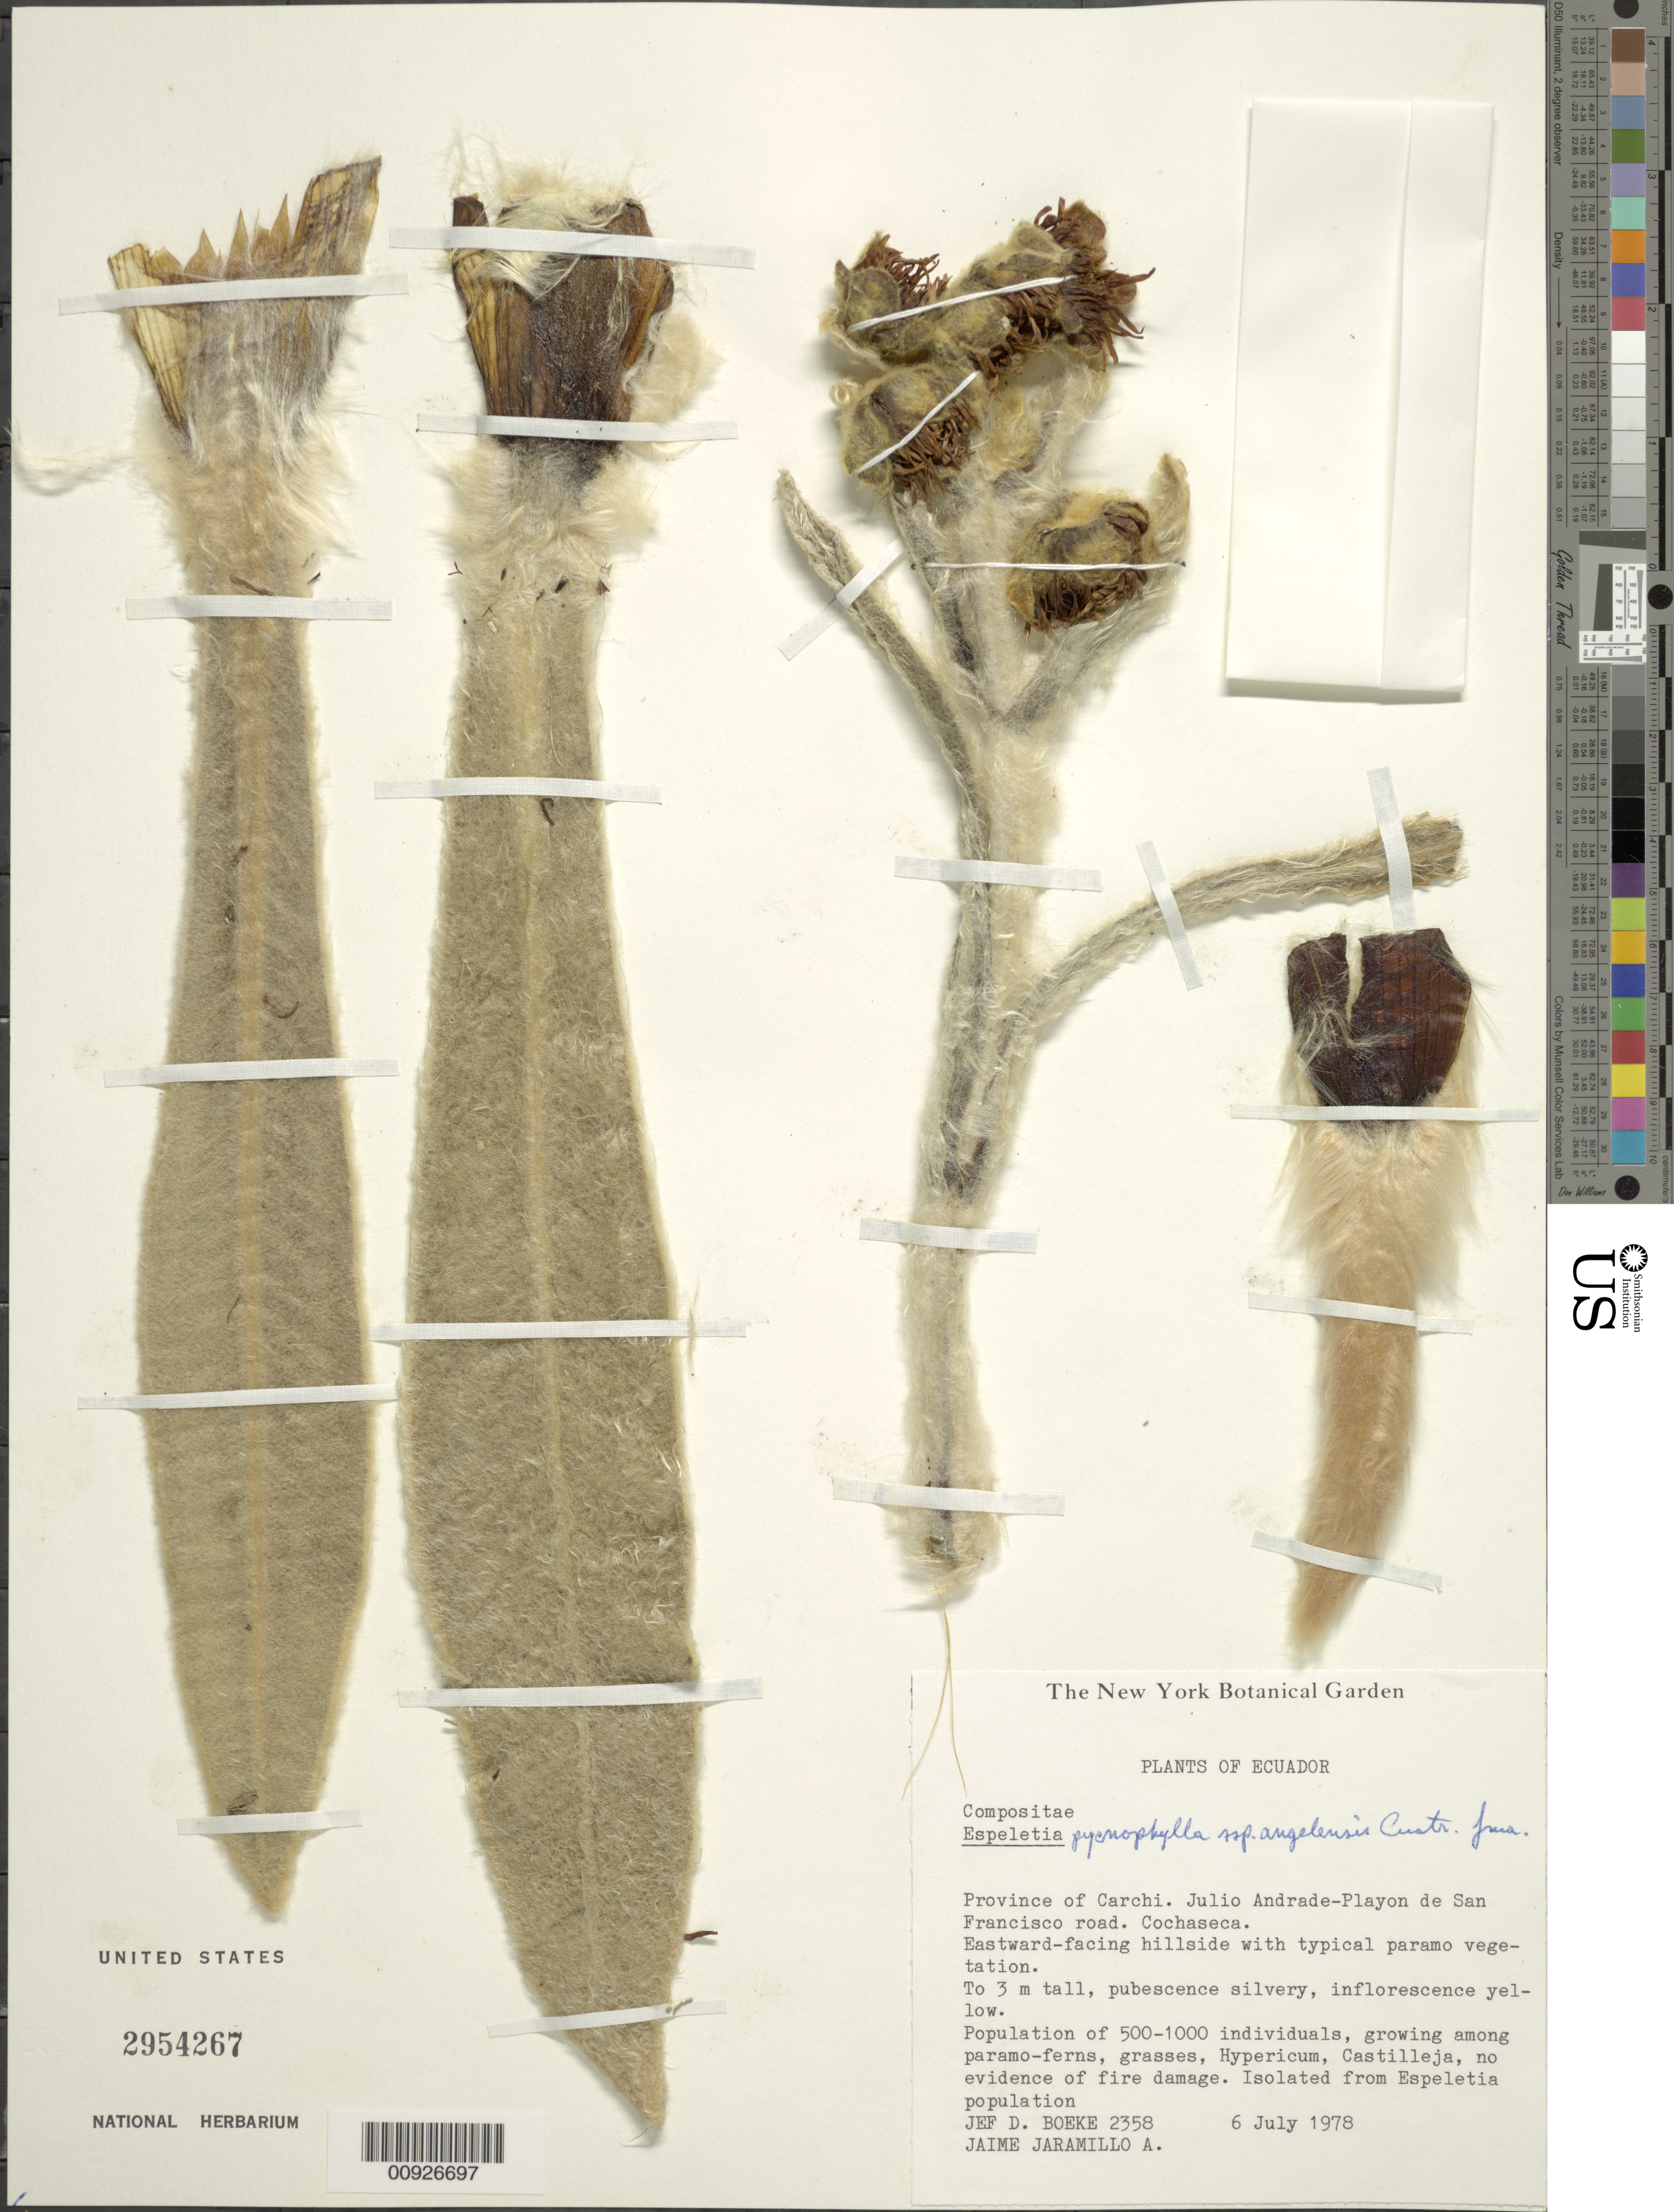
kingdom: Plantae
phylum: Tracheophyta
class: Magnoliopsida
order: Asterales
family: Asteraceae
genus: Espeletia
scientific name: Espeletia pycnophylla subsp. angelensis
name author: Cuatrec.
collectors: J. D. Boeke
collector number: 2358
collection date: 1978-07-06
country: Ecuador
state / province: Carchi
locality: Julio Andrade-Planyón de San Francisco road. Cochaseca. Eastward-facing hillside with typical Páramo vegetation. .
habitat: Population of 500-1000 individuals, growing among paramo-ferns, grasses, Hypericum, Castilleja, no evidence of fire damage. Isolated from Espeletia population.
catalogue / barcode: US 2954267